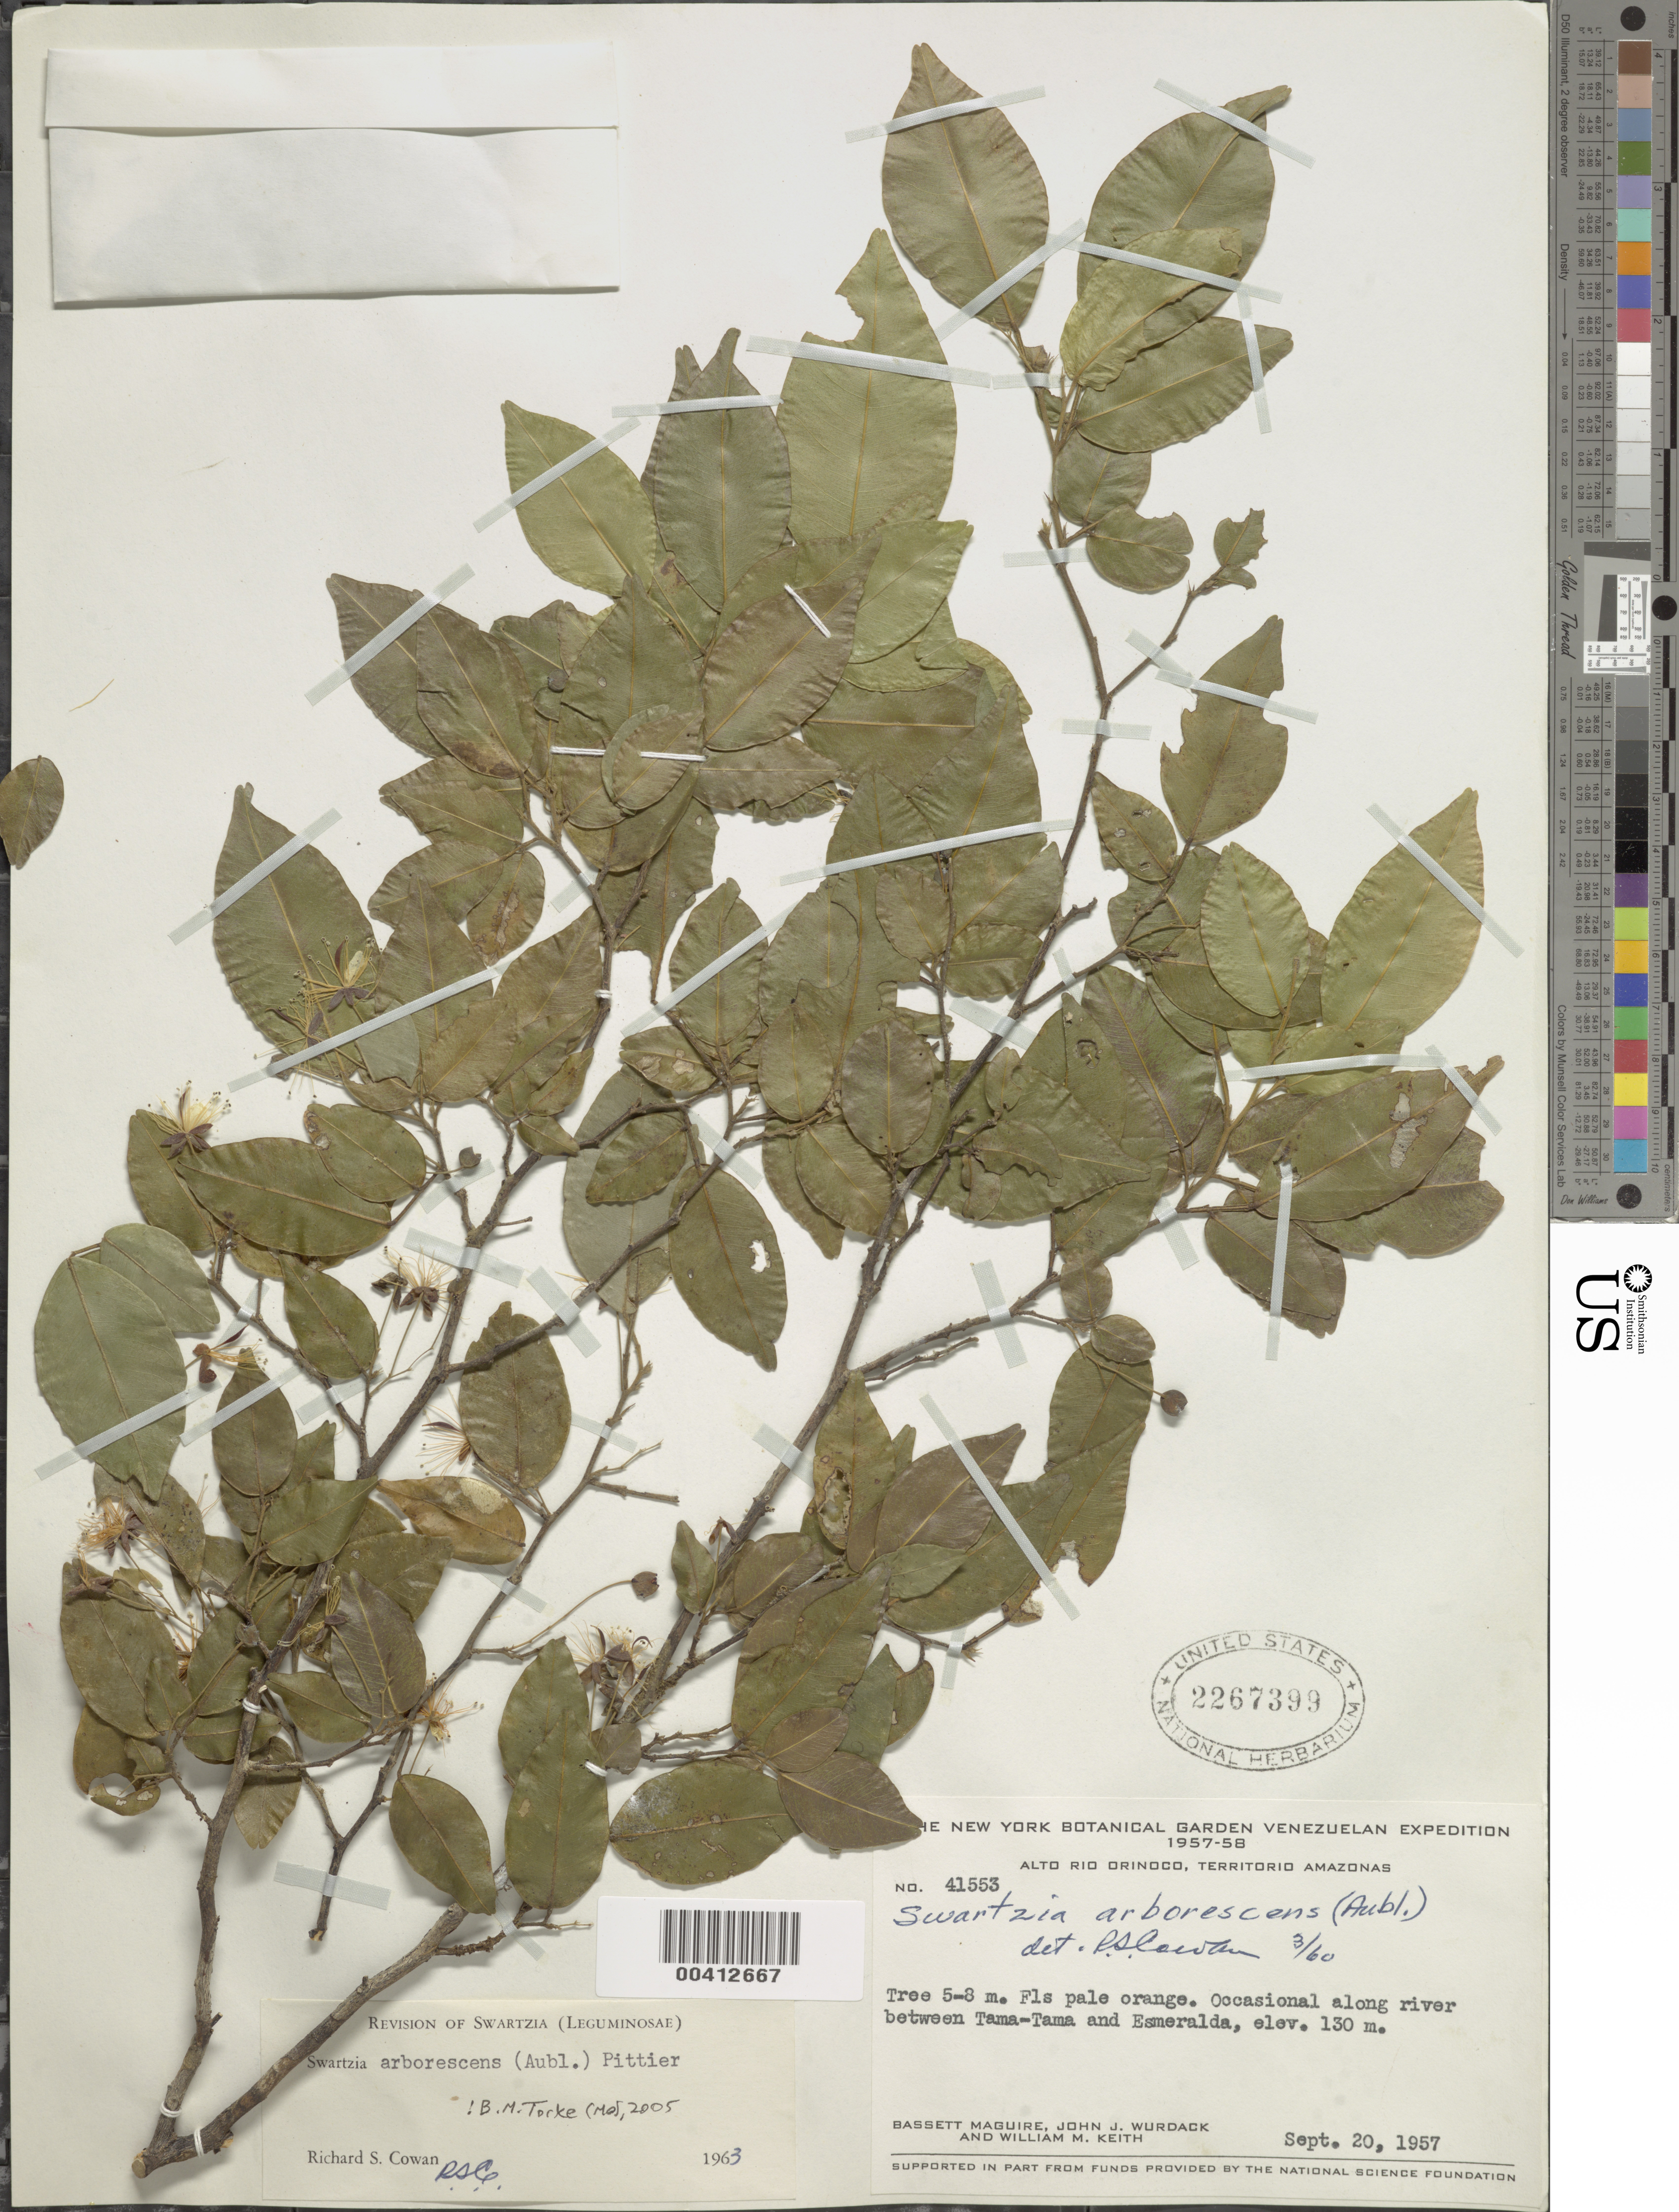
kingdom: Plantae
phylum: Tracheophyta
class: Magnoliopsida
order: Fabales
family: Fabaceae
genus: Swartzia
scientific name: Swartzia arborescens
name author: (Aubl.) Pittier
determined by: Cowan, R. S.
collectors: B. Maguire, J. J. Wurdack & W. Keith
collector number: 41553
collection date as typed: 20 Sep 1957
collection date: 1957-09-20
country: Venezuela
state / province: Amazonas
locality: Tama-tama and esmeralda, between. alto rio orinoco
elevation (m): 130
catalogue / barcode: US 2267399